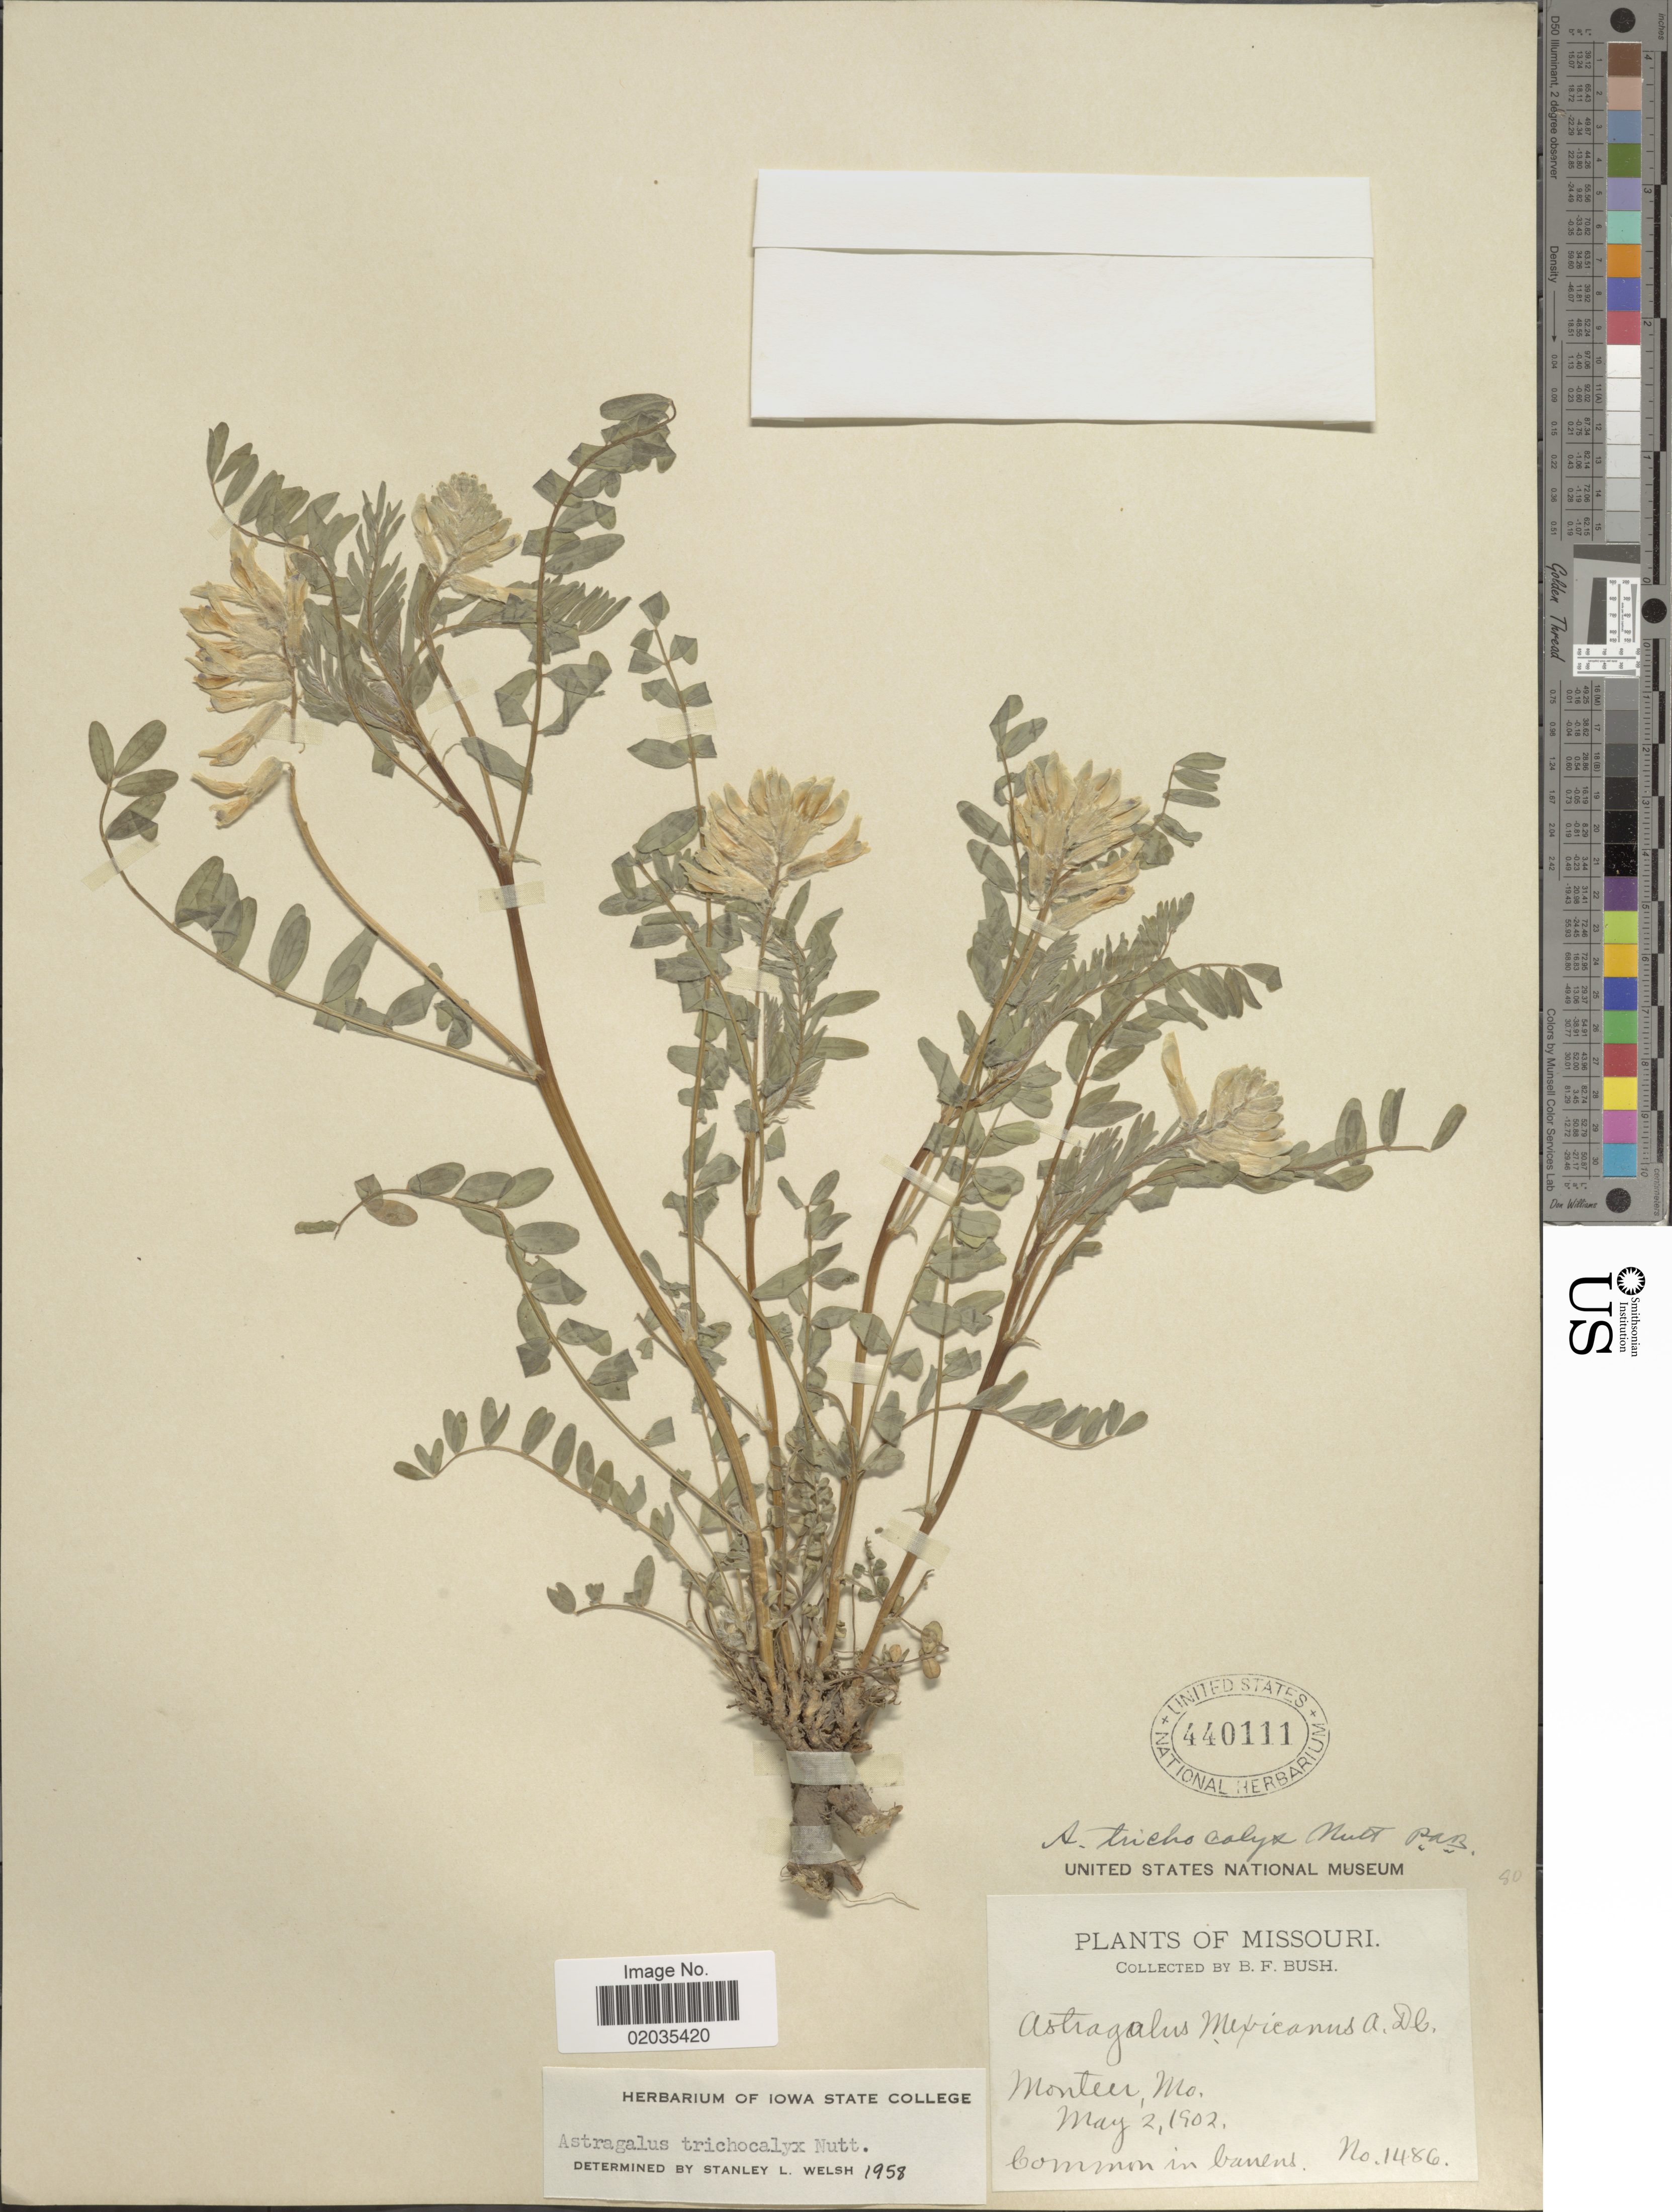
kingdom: Plantae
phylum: Tracheophyta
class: Magnoliopsida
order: Fabales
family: Fabaceae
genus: Astragalus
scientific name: Astragalus trichocalyx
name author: Nutt. ex Torr. & A. Gray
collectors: B. F. Bush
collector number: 1486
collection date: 1902-05-02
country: United States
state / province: Missouri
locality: Monteer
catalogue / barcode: US 440111